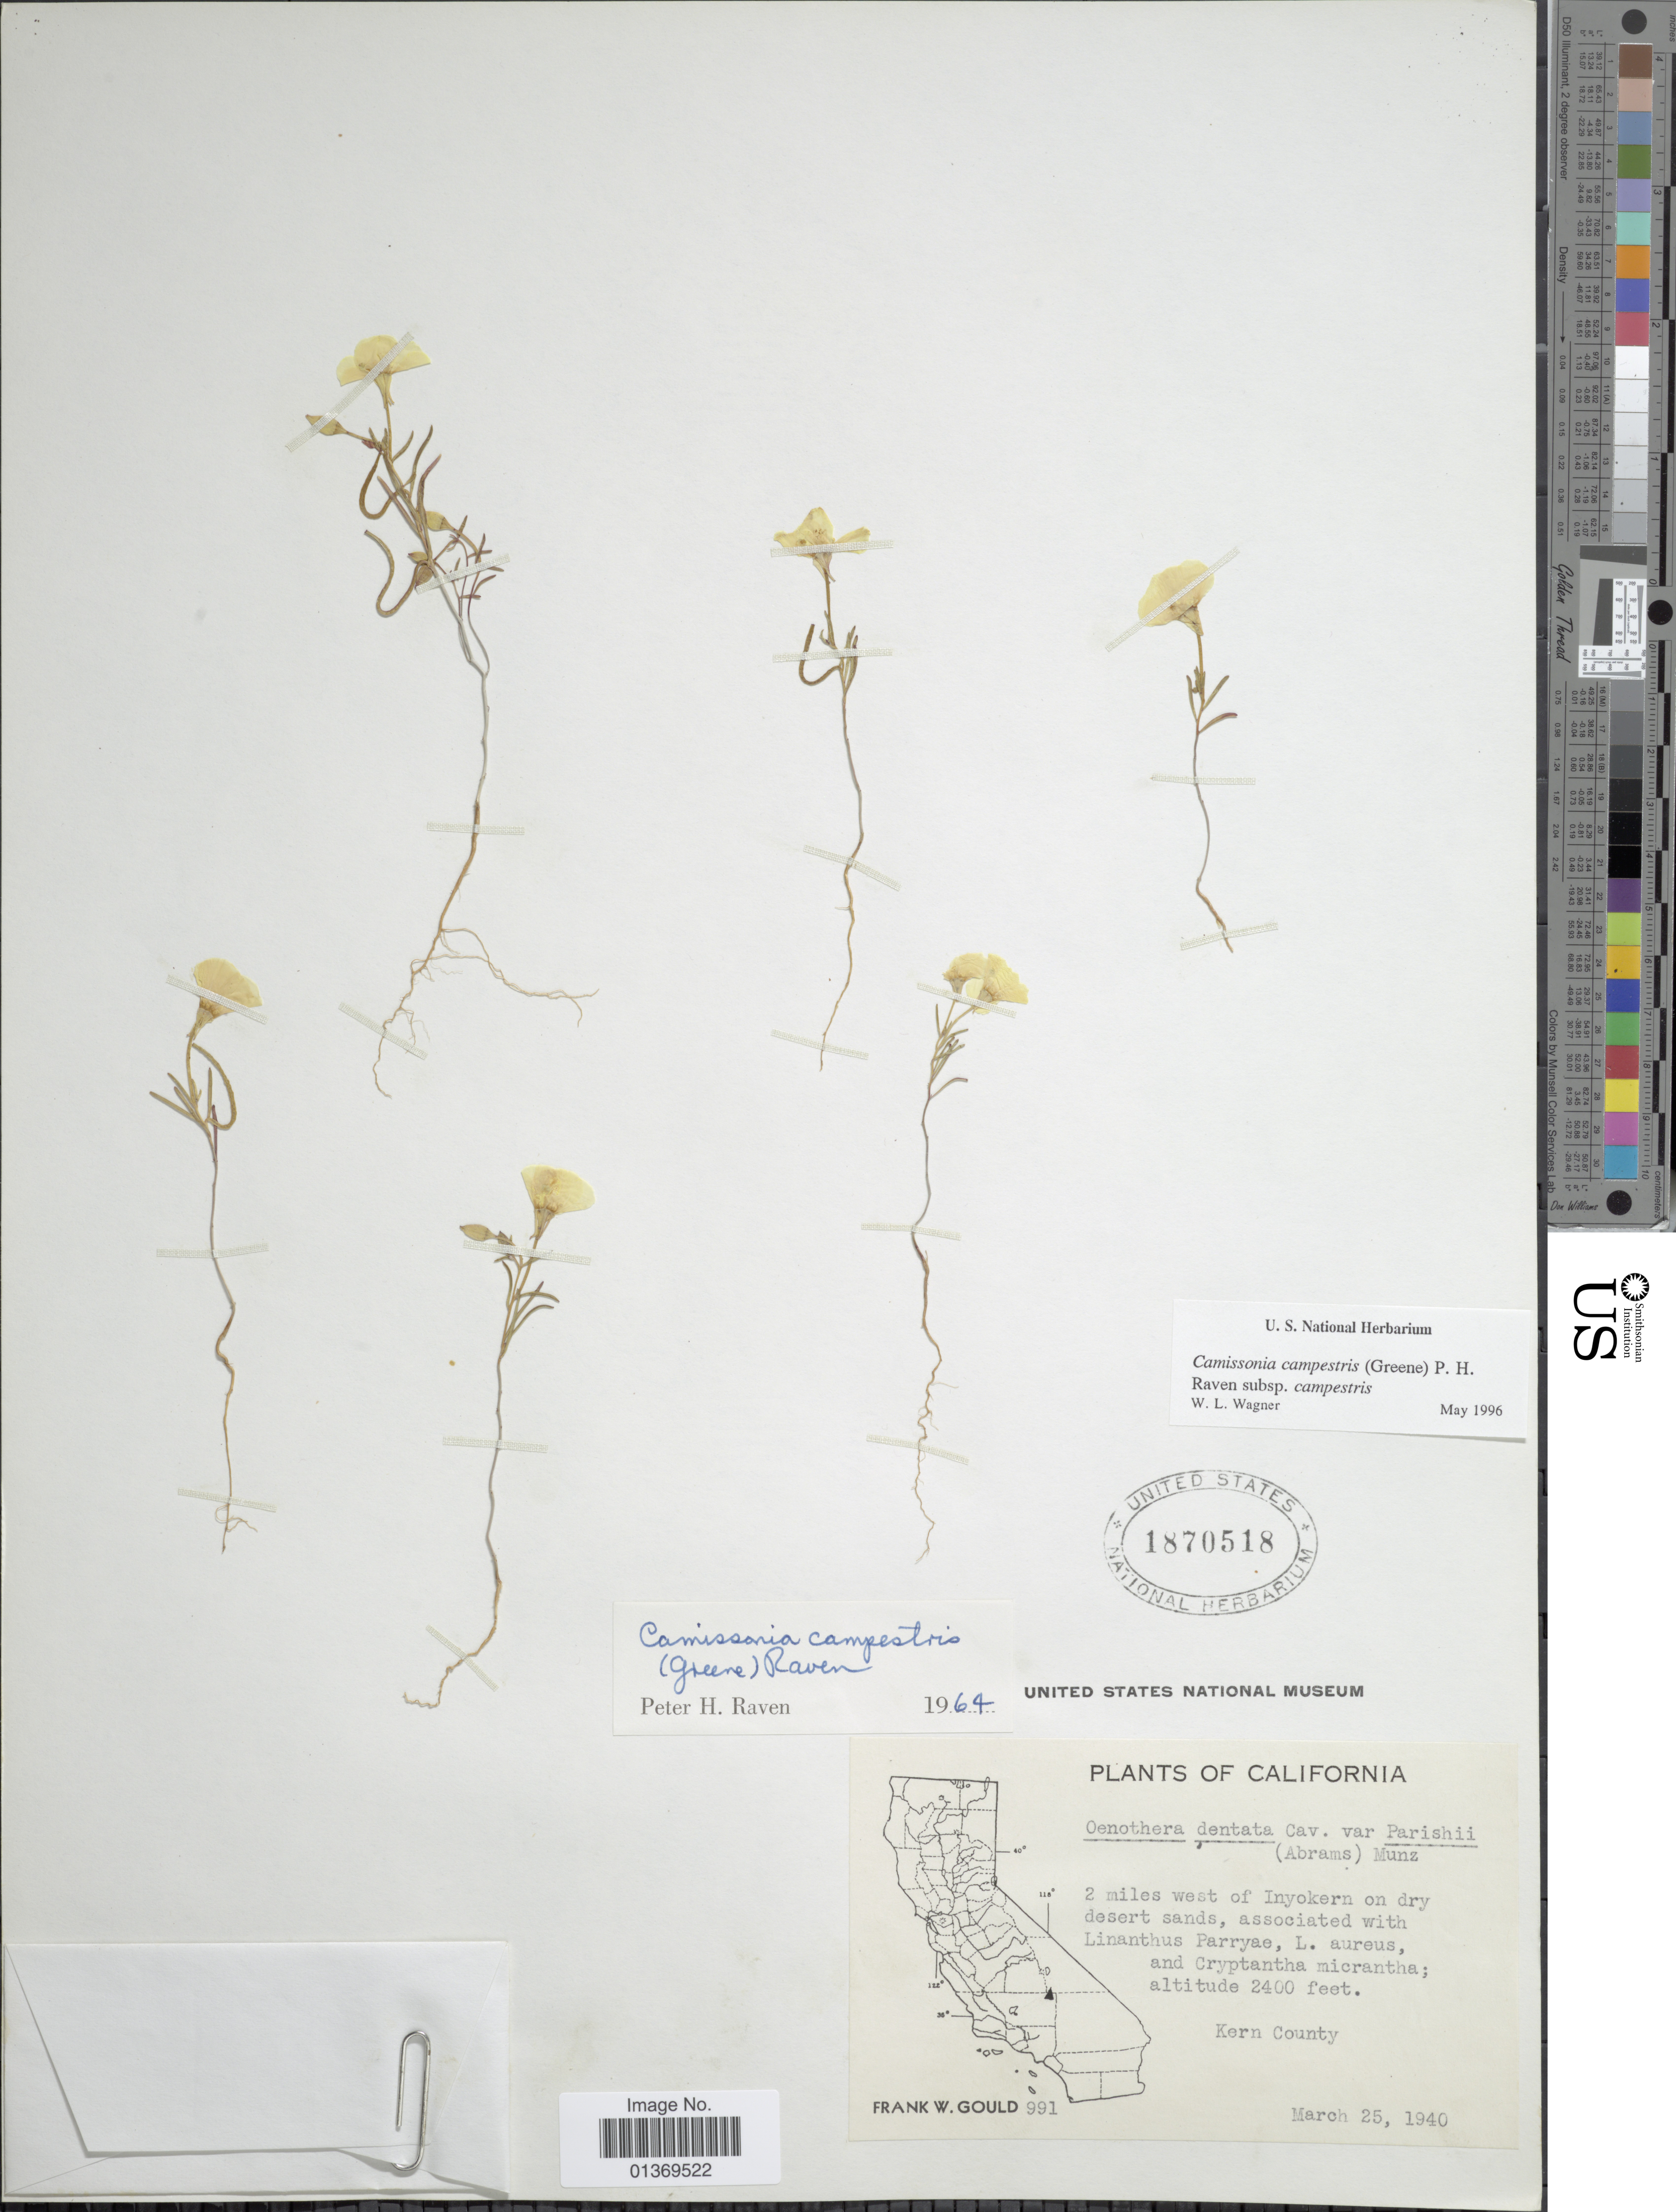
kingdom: Plantae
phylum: Tracheophyta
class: Magnoliopsida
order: Myrtales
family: Onagraceae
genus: Camissonia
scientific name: Camissonia campestris subsp. campestris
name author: (Greene) P.H. Raven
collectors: F. W. Gould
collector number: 991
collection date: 1940-03-25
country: United States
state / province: California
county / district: Kern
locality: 2 miles west of Inyokern, Kern County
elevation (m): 732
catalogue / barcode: US 1870518